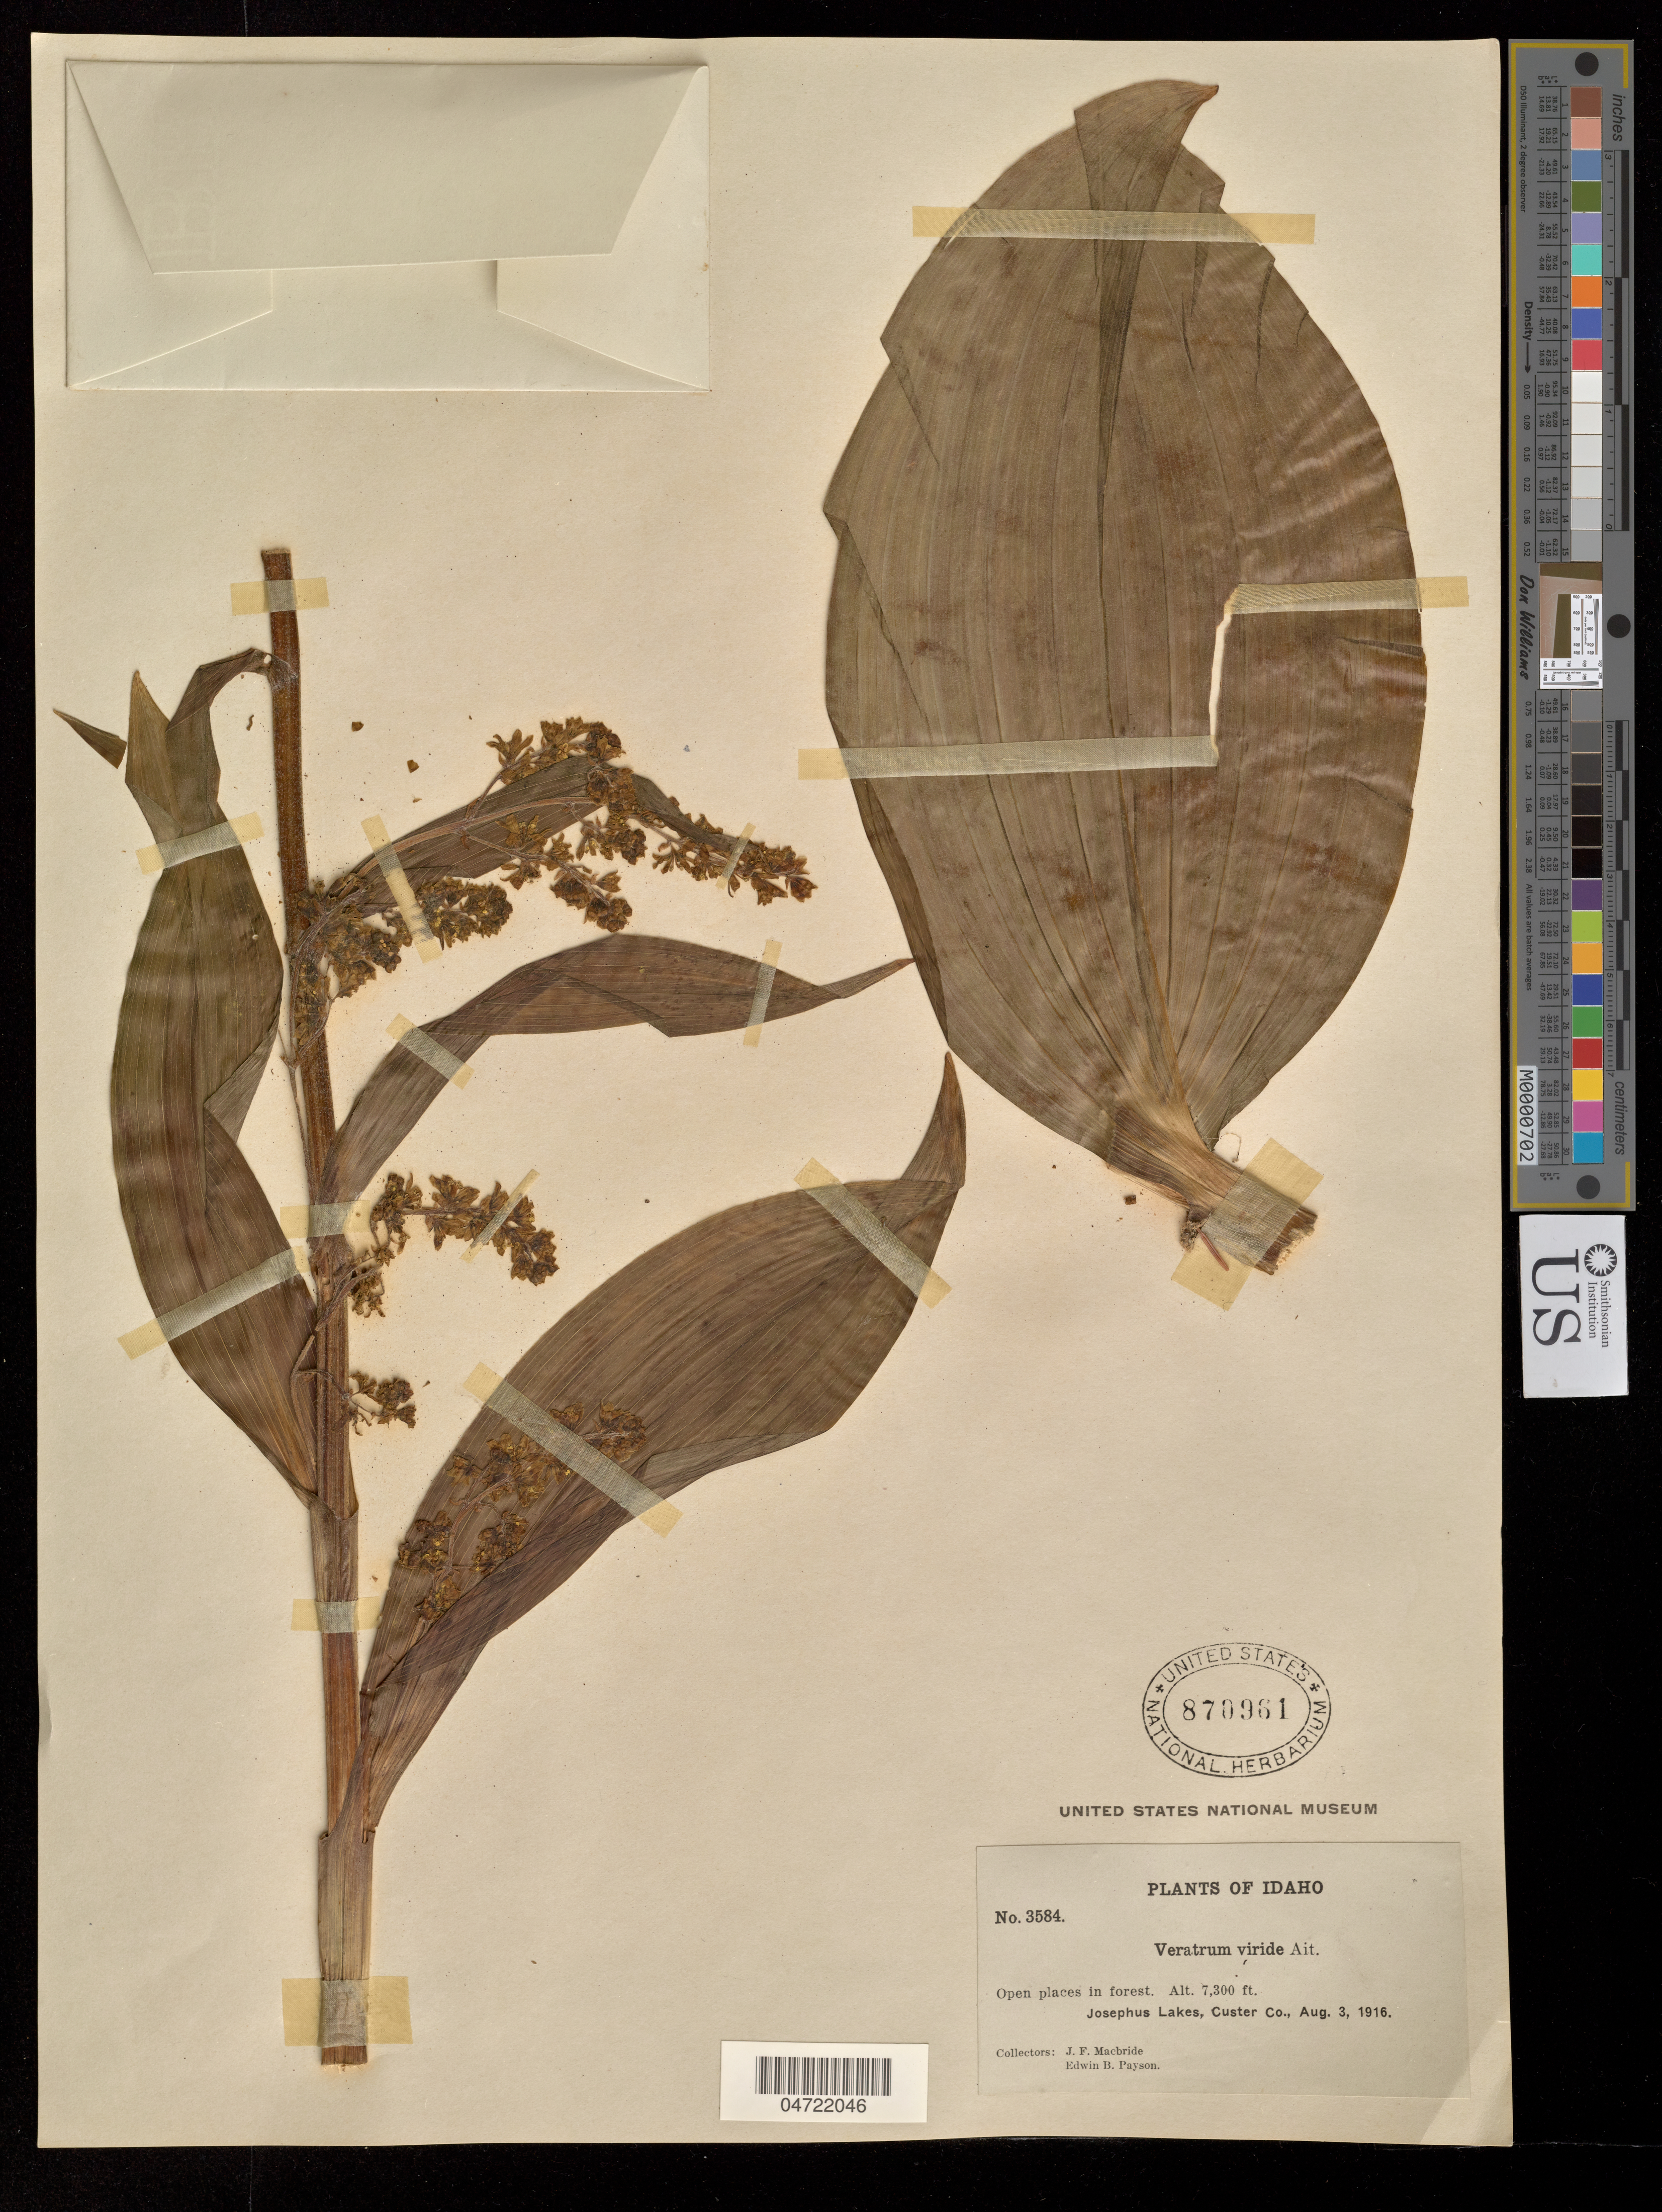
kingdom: Plantae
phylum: Tracheophyta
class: Liliopsida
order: Liliales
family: Melanthiaceae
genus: Veratrum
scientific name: Veratrum viride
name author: Aiton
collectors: J. F. Macbride & E. B. Payson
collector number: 3584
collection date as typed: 03 Aug 1916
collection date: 1916-08-03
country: United States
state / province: Idaho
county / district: Custer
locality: Josephus Lakes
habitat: Open places in forest.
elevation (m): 2134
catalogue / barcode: US 870961